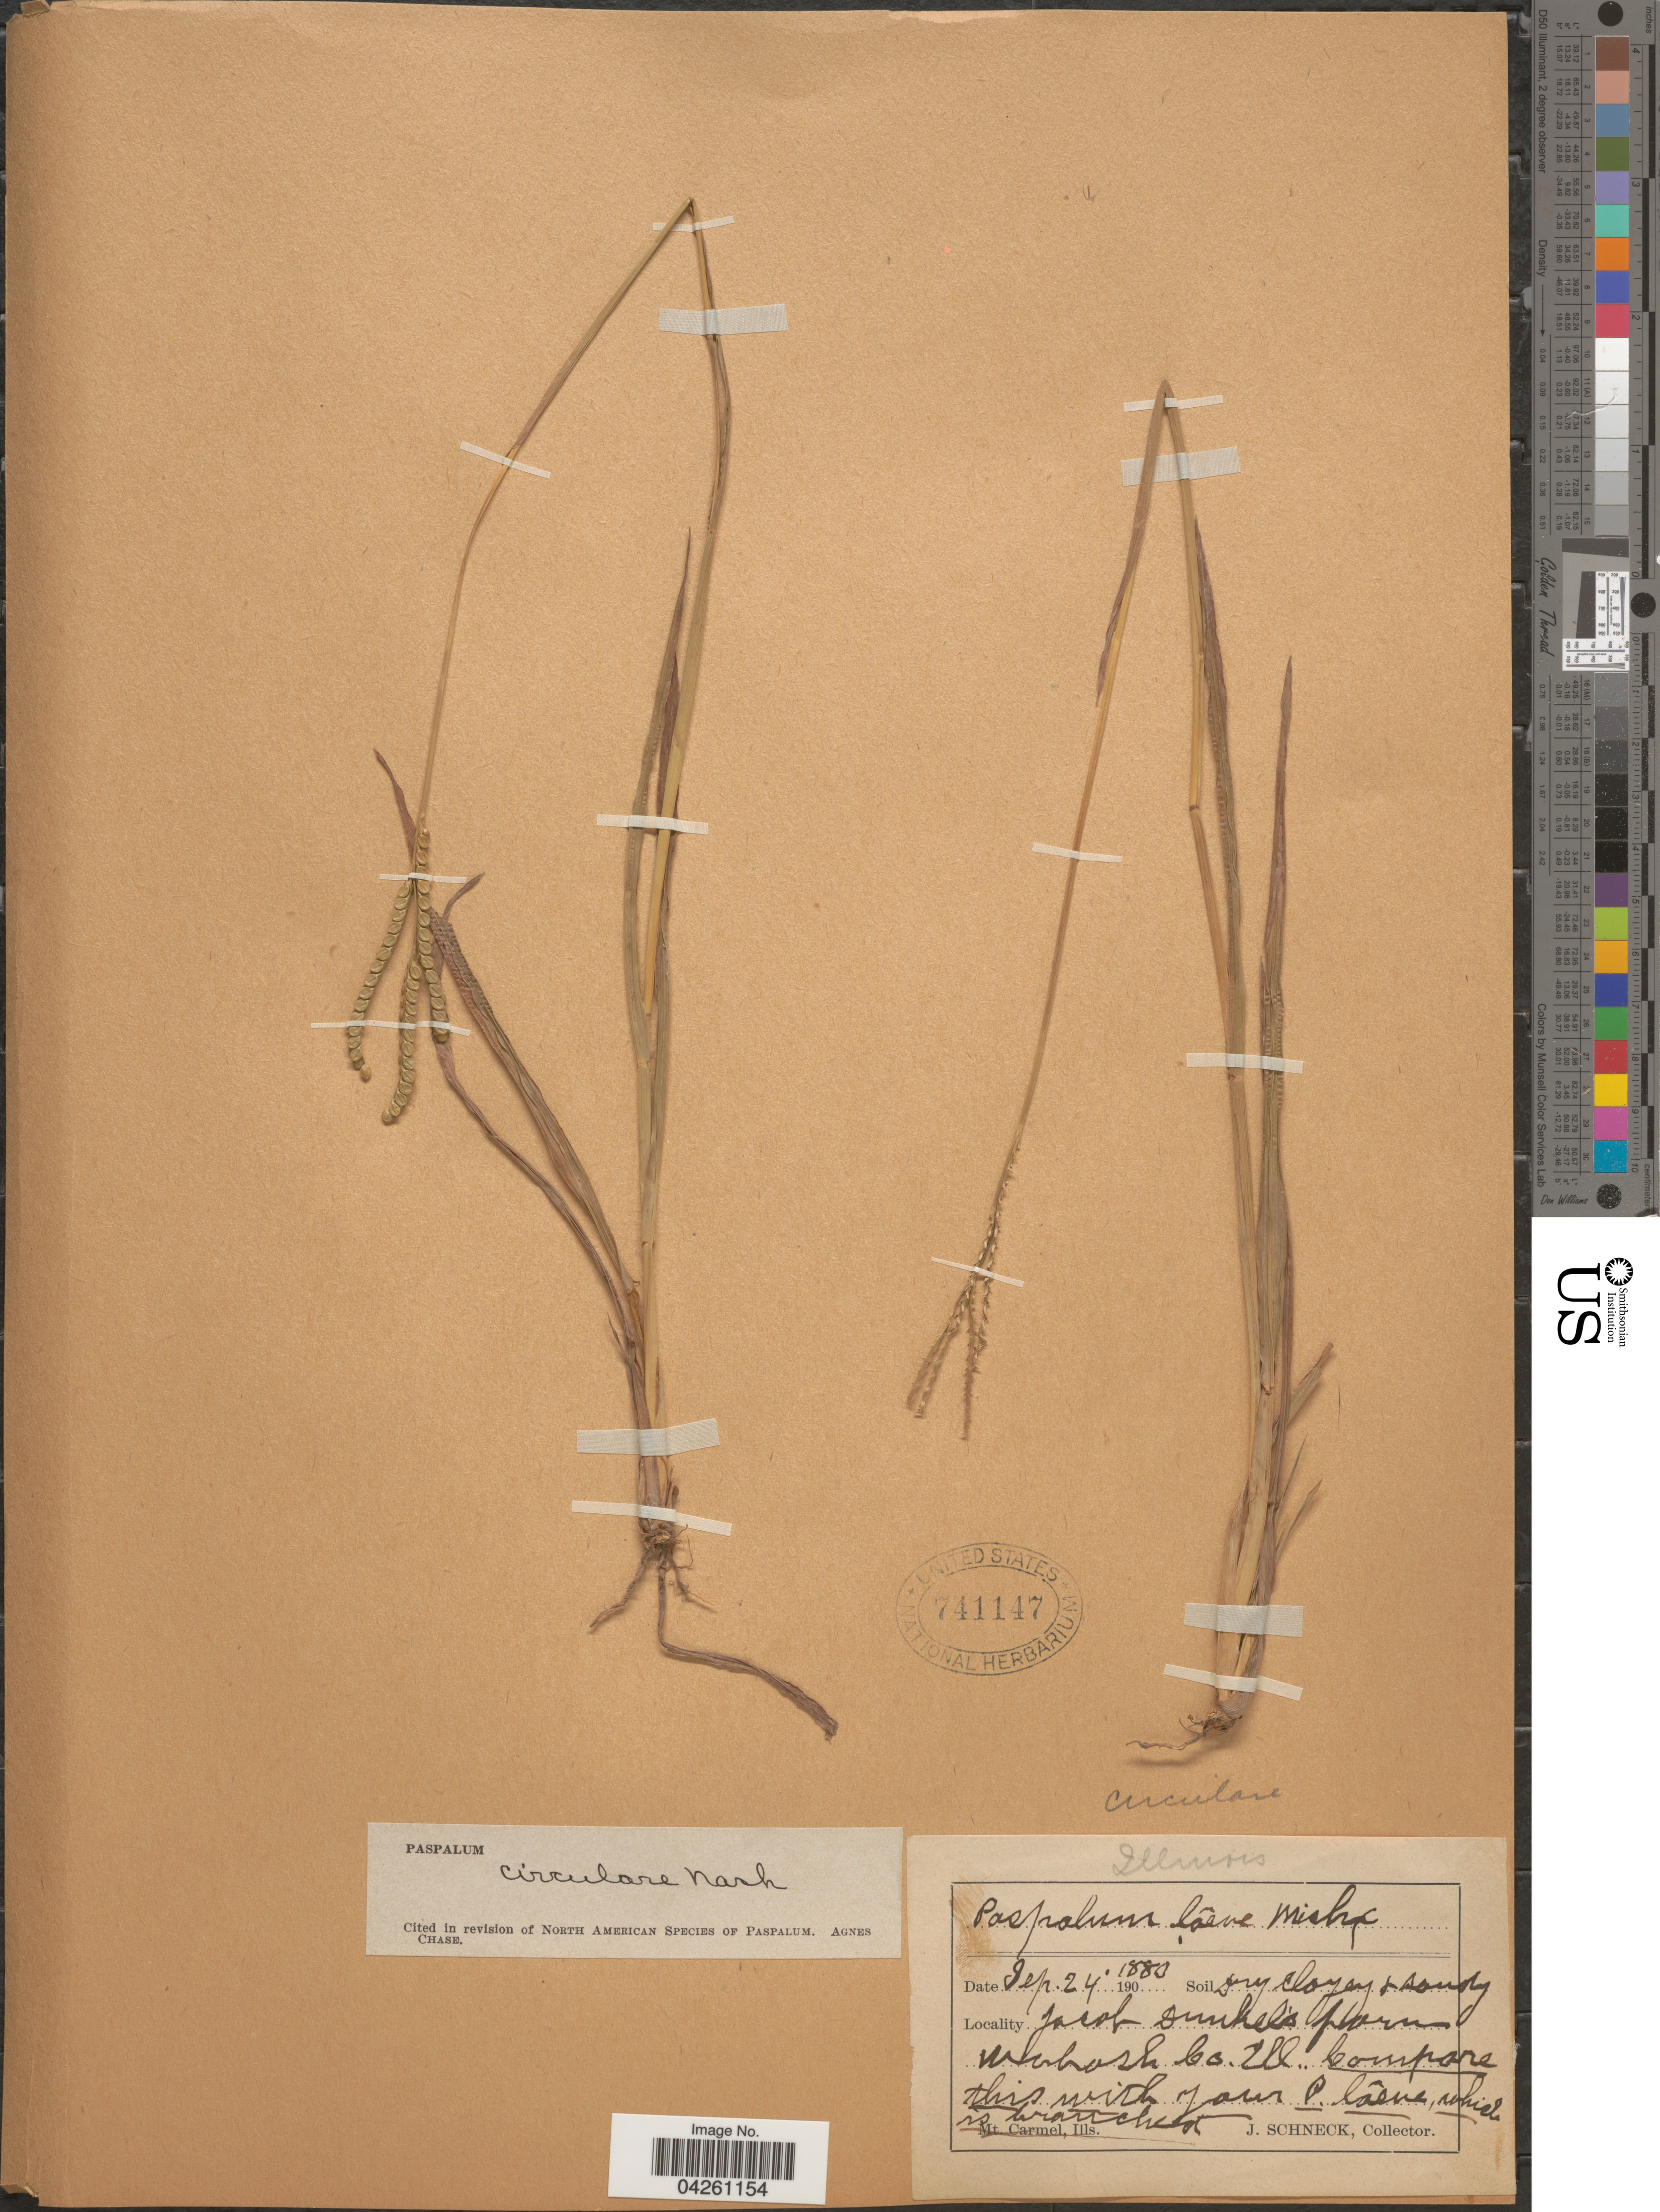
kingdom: Plantae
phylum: Tracheophyta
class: Liliopsida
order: Poales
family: Poaceae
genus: Paspalum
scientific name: Paspalum circulare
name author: Nash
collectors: J. Schneck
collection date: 1880-09-24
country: United States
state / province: Illinois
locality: Jacob Dunkel's farm. Wabash Co.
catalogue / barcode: US 741147